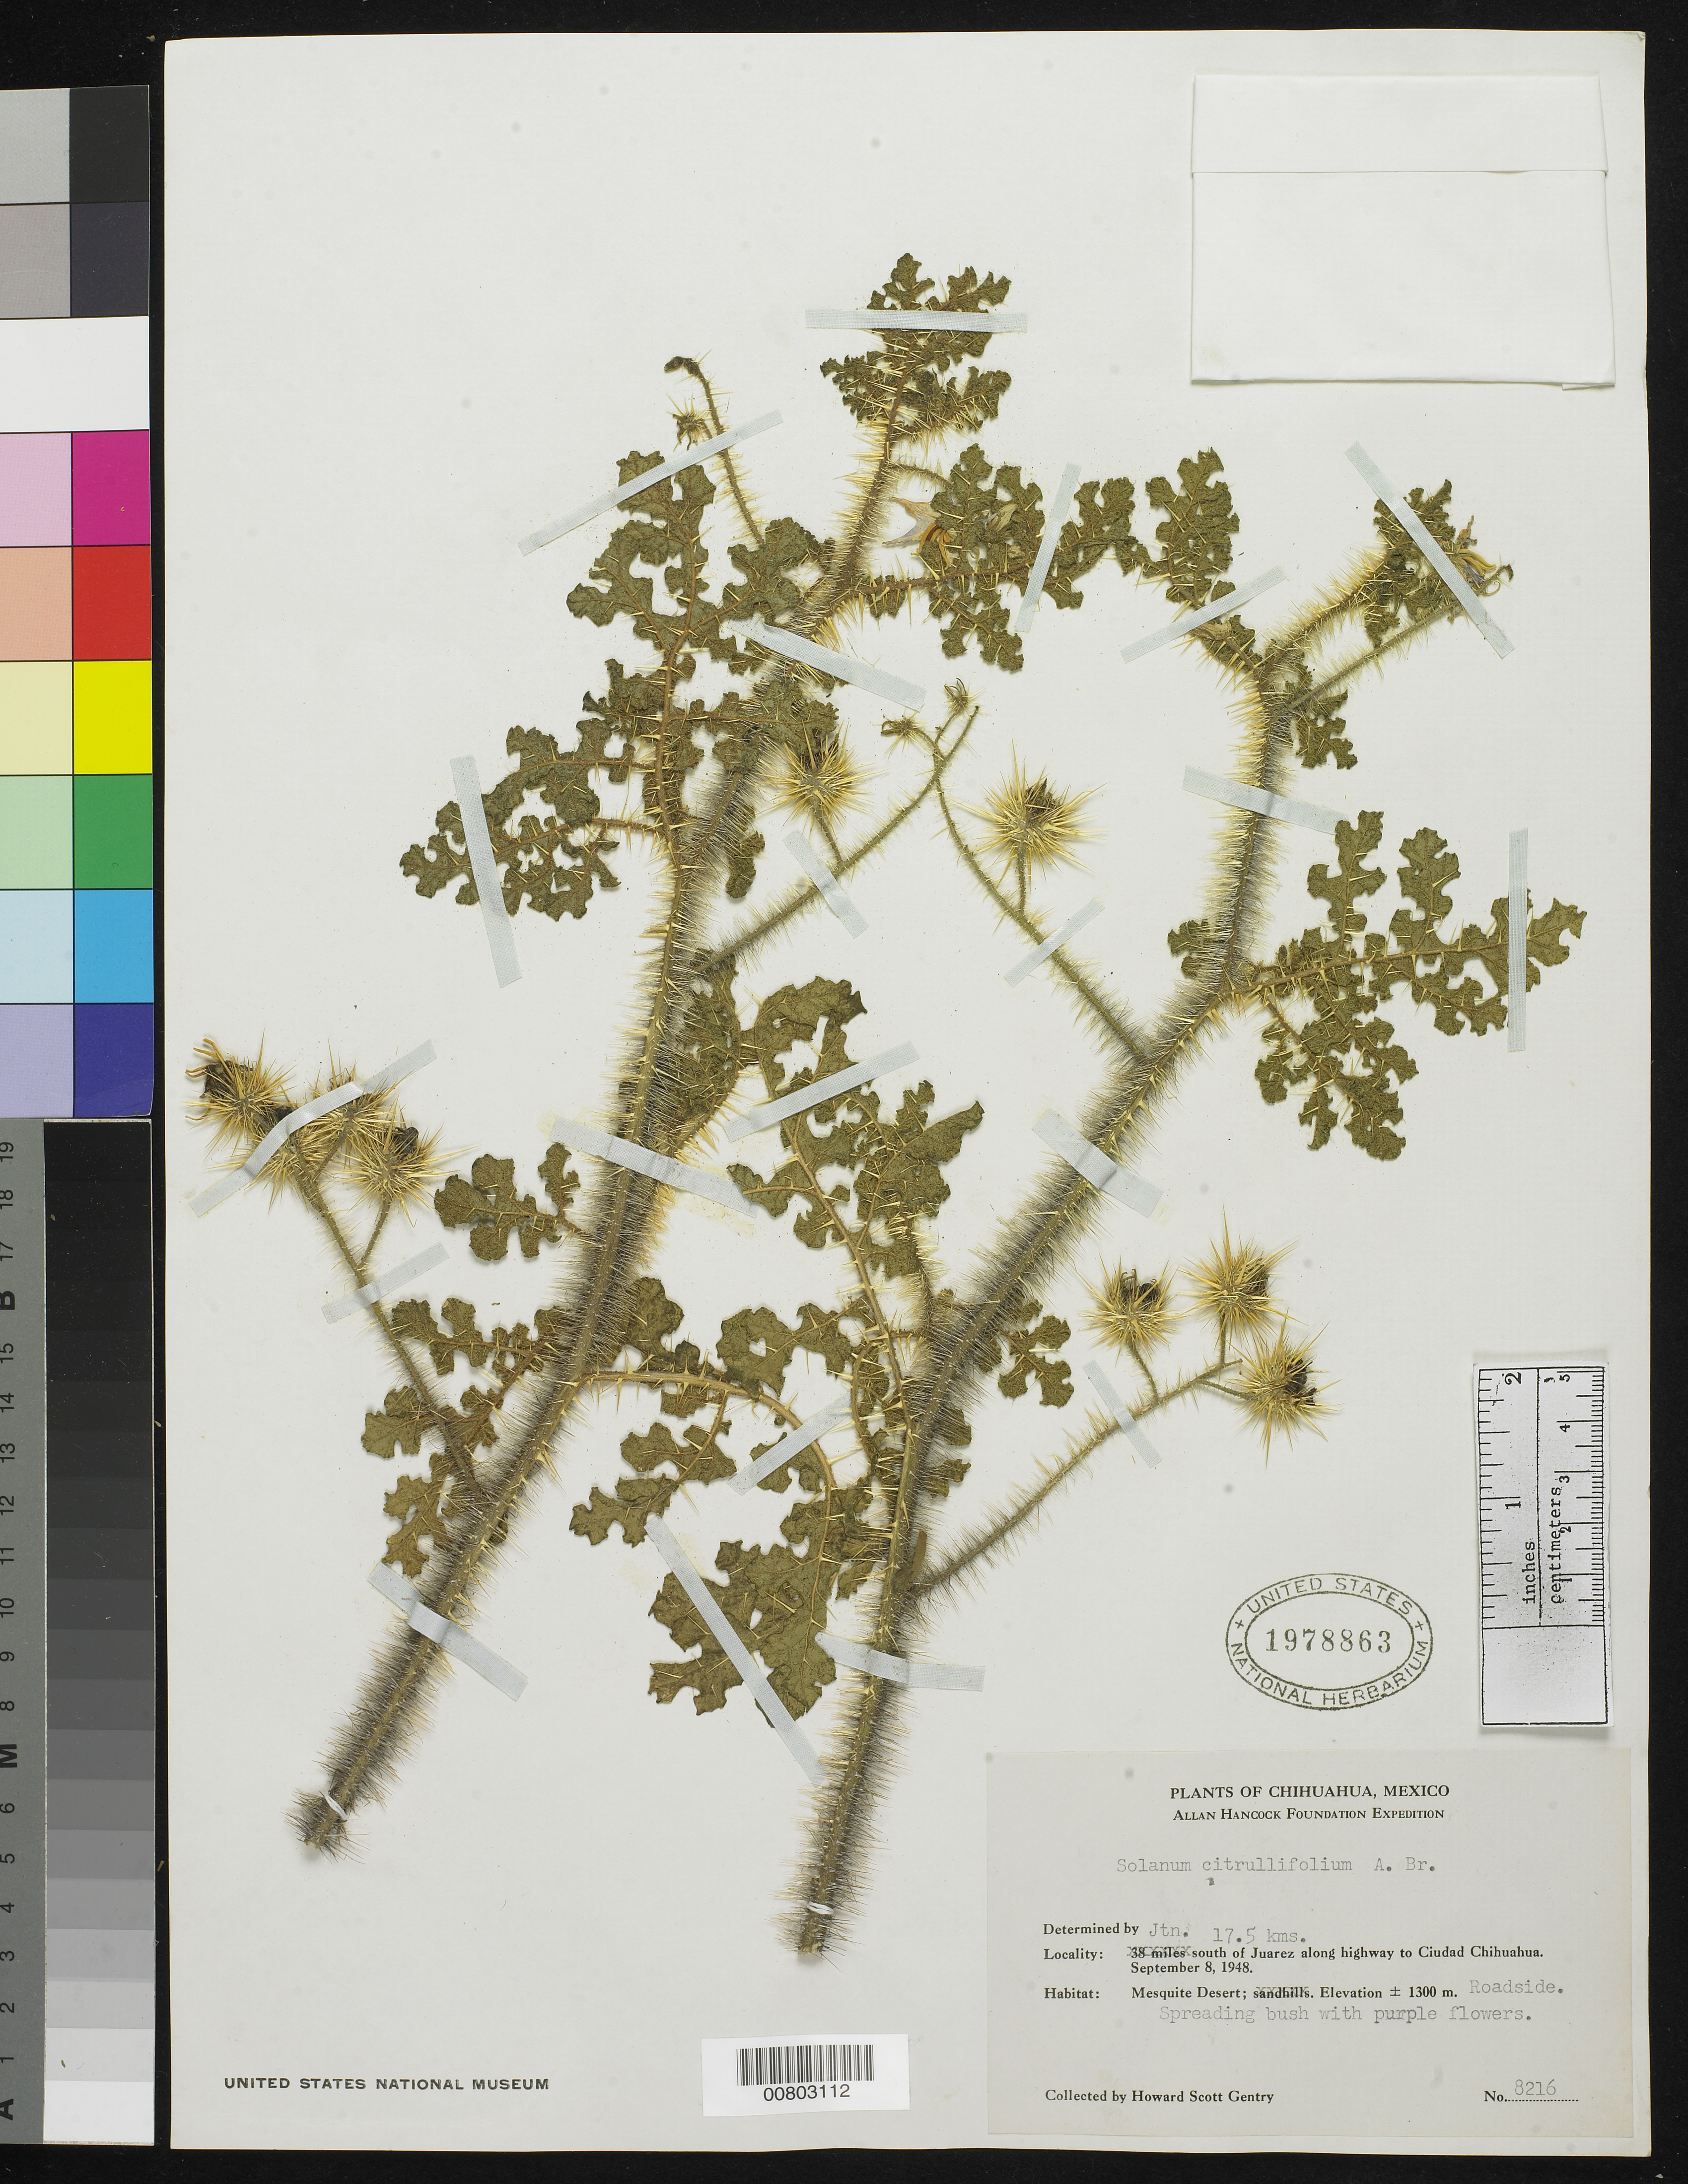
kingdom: Plantae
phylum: Tracheophyta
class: Magnoliopsida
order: Solanales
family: Solanaceae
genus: Solanum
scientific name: Solanum citrullifolium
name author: A. Braun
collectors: H. S. Gentry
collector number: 8216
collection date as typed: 08 Sep 1948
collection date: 1948-09-08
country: Mexico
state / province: Chihuahua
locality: Jtn. 17.5 kms. South of Juarez along highway to Ciudad Chihuahua, Chihuahua.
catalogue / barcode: US 1978863